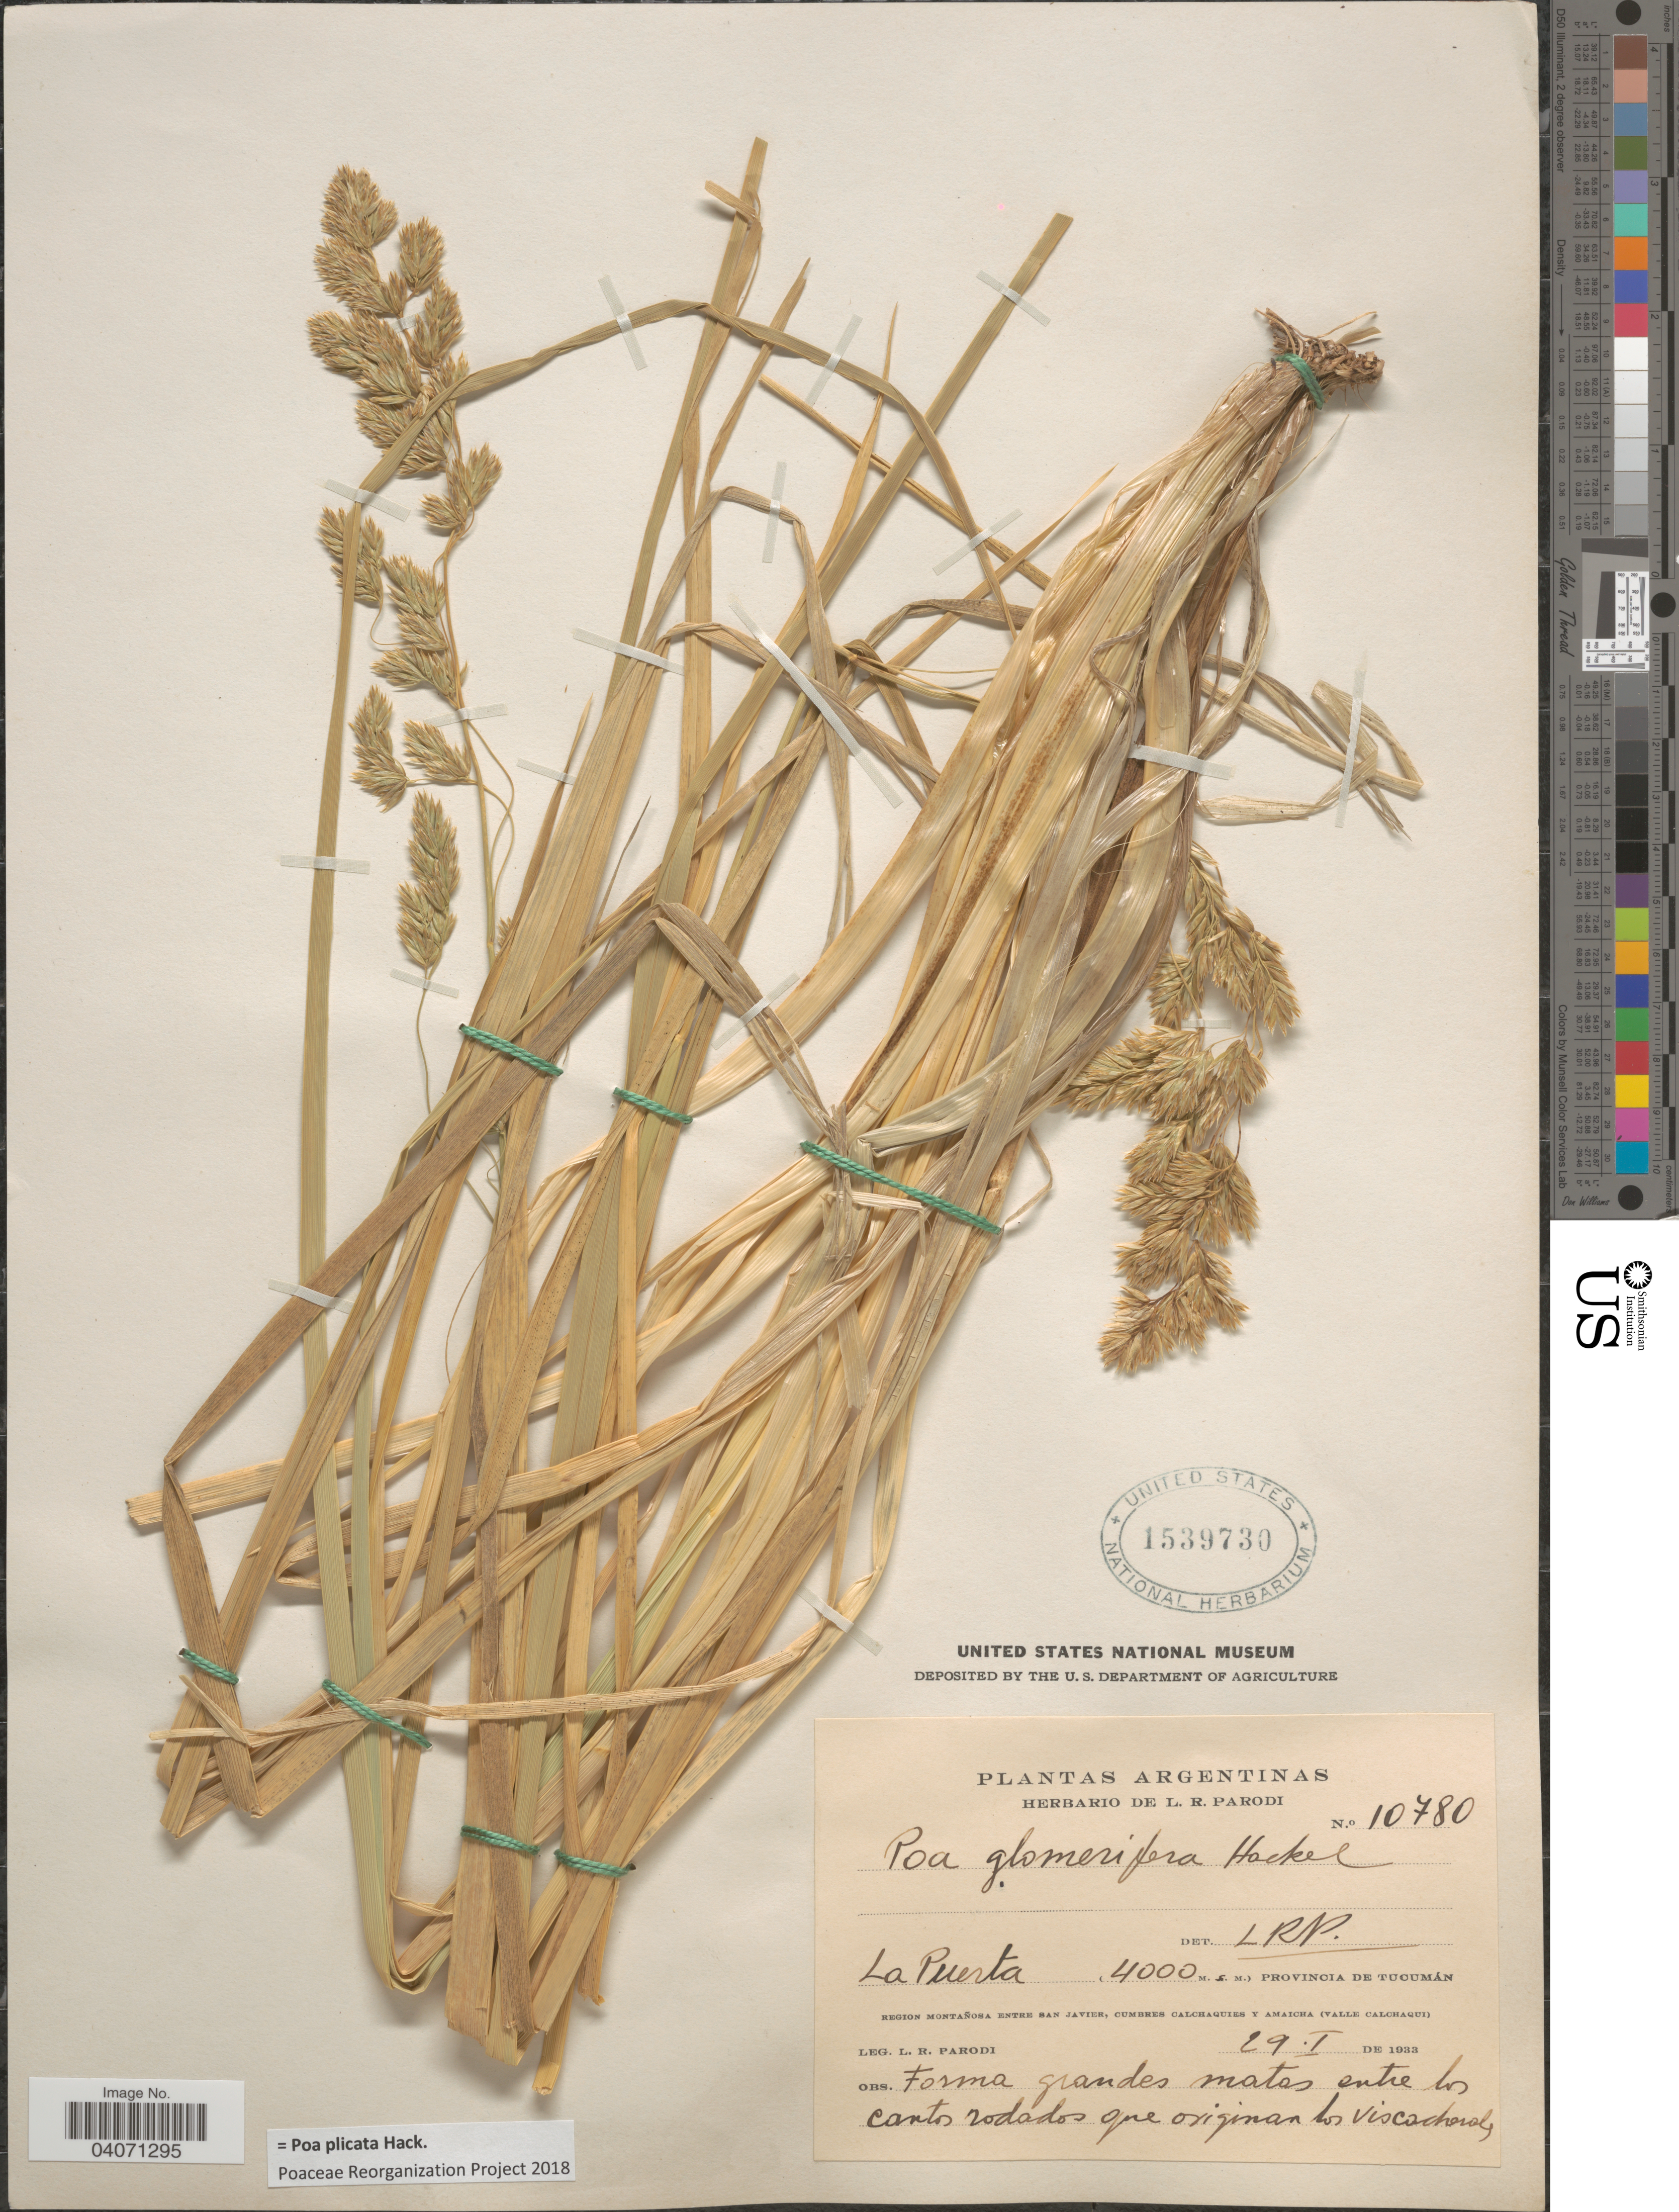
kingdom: Plantae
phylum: Tracheophyta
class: Liliopsida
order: Poales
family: Poaceae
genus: Poa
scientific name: Poa plicata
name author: Hack.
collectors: L. R. Parodi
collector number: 10780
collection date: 1933-01-29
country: Argentina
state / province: Tucuman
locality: La Puerta. Region Montañosa entre San Javier, cumbres Calchaquies y Amaicha (Valle Calchaqui).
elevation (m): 4000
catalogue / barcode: US 1539730